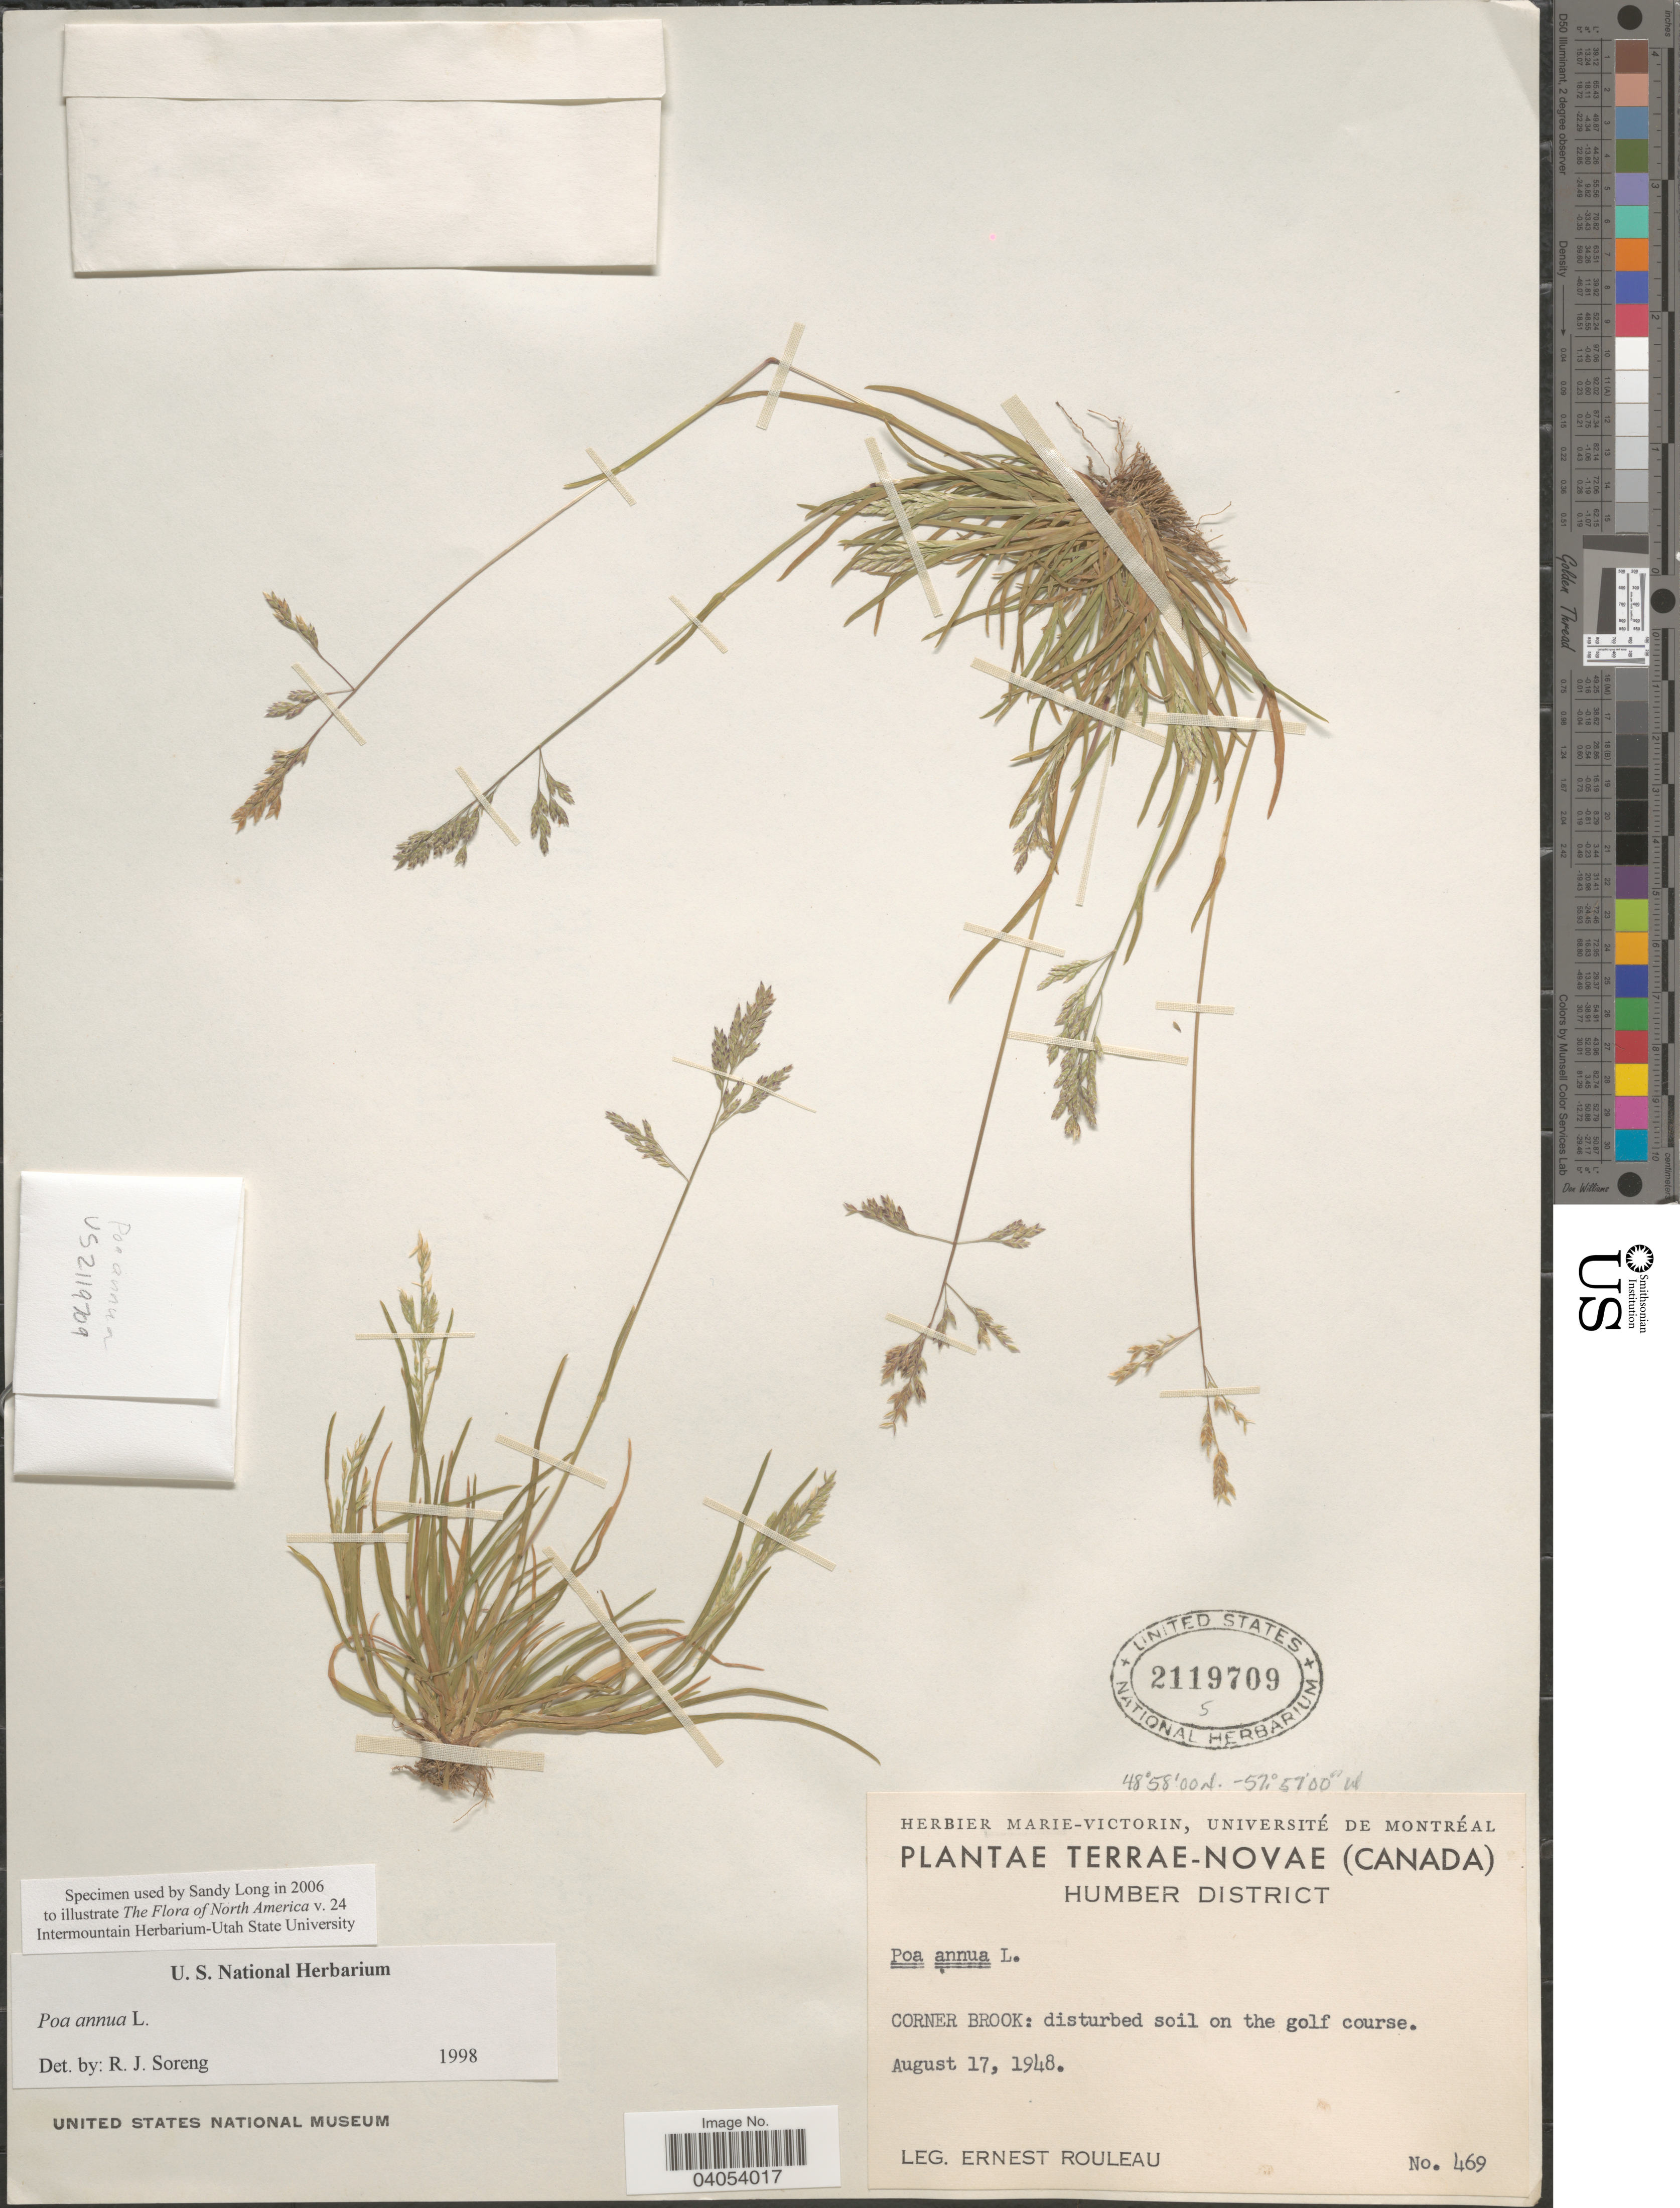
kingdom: Plantae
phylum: Tracheophyta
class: Liliopsida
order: Poales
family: Poaceae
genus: Poa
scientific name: Poa annua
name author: L.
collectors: J. Rouleau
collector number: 469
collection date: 1948-08-17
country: Canada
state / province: Newfoundland and Labrador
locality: Terrae-Novae. Humber District. Corner Brook.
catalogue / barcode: US 2119709